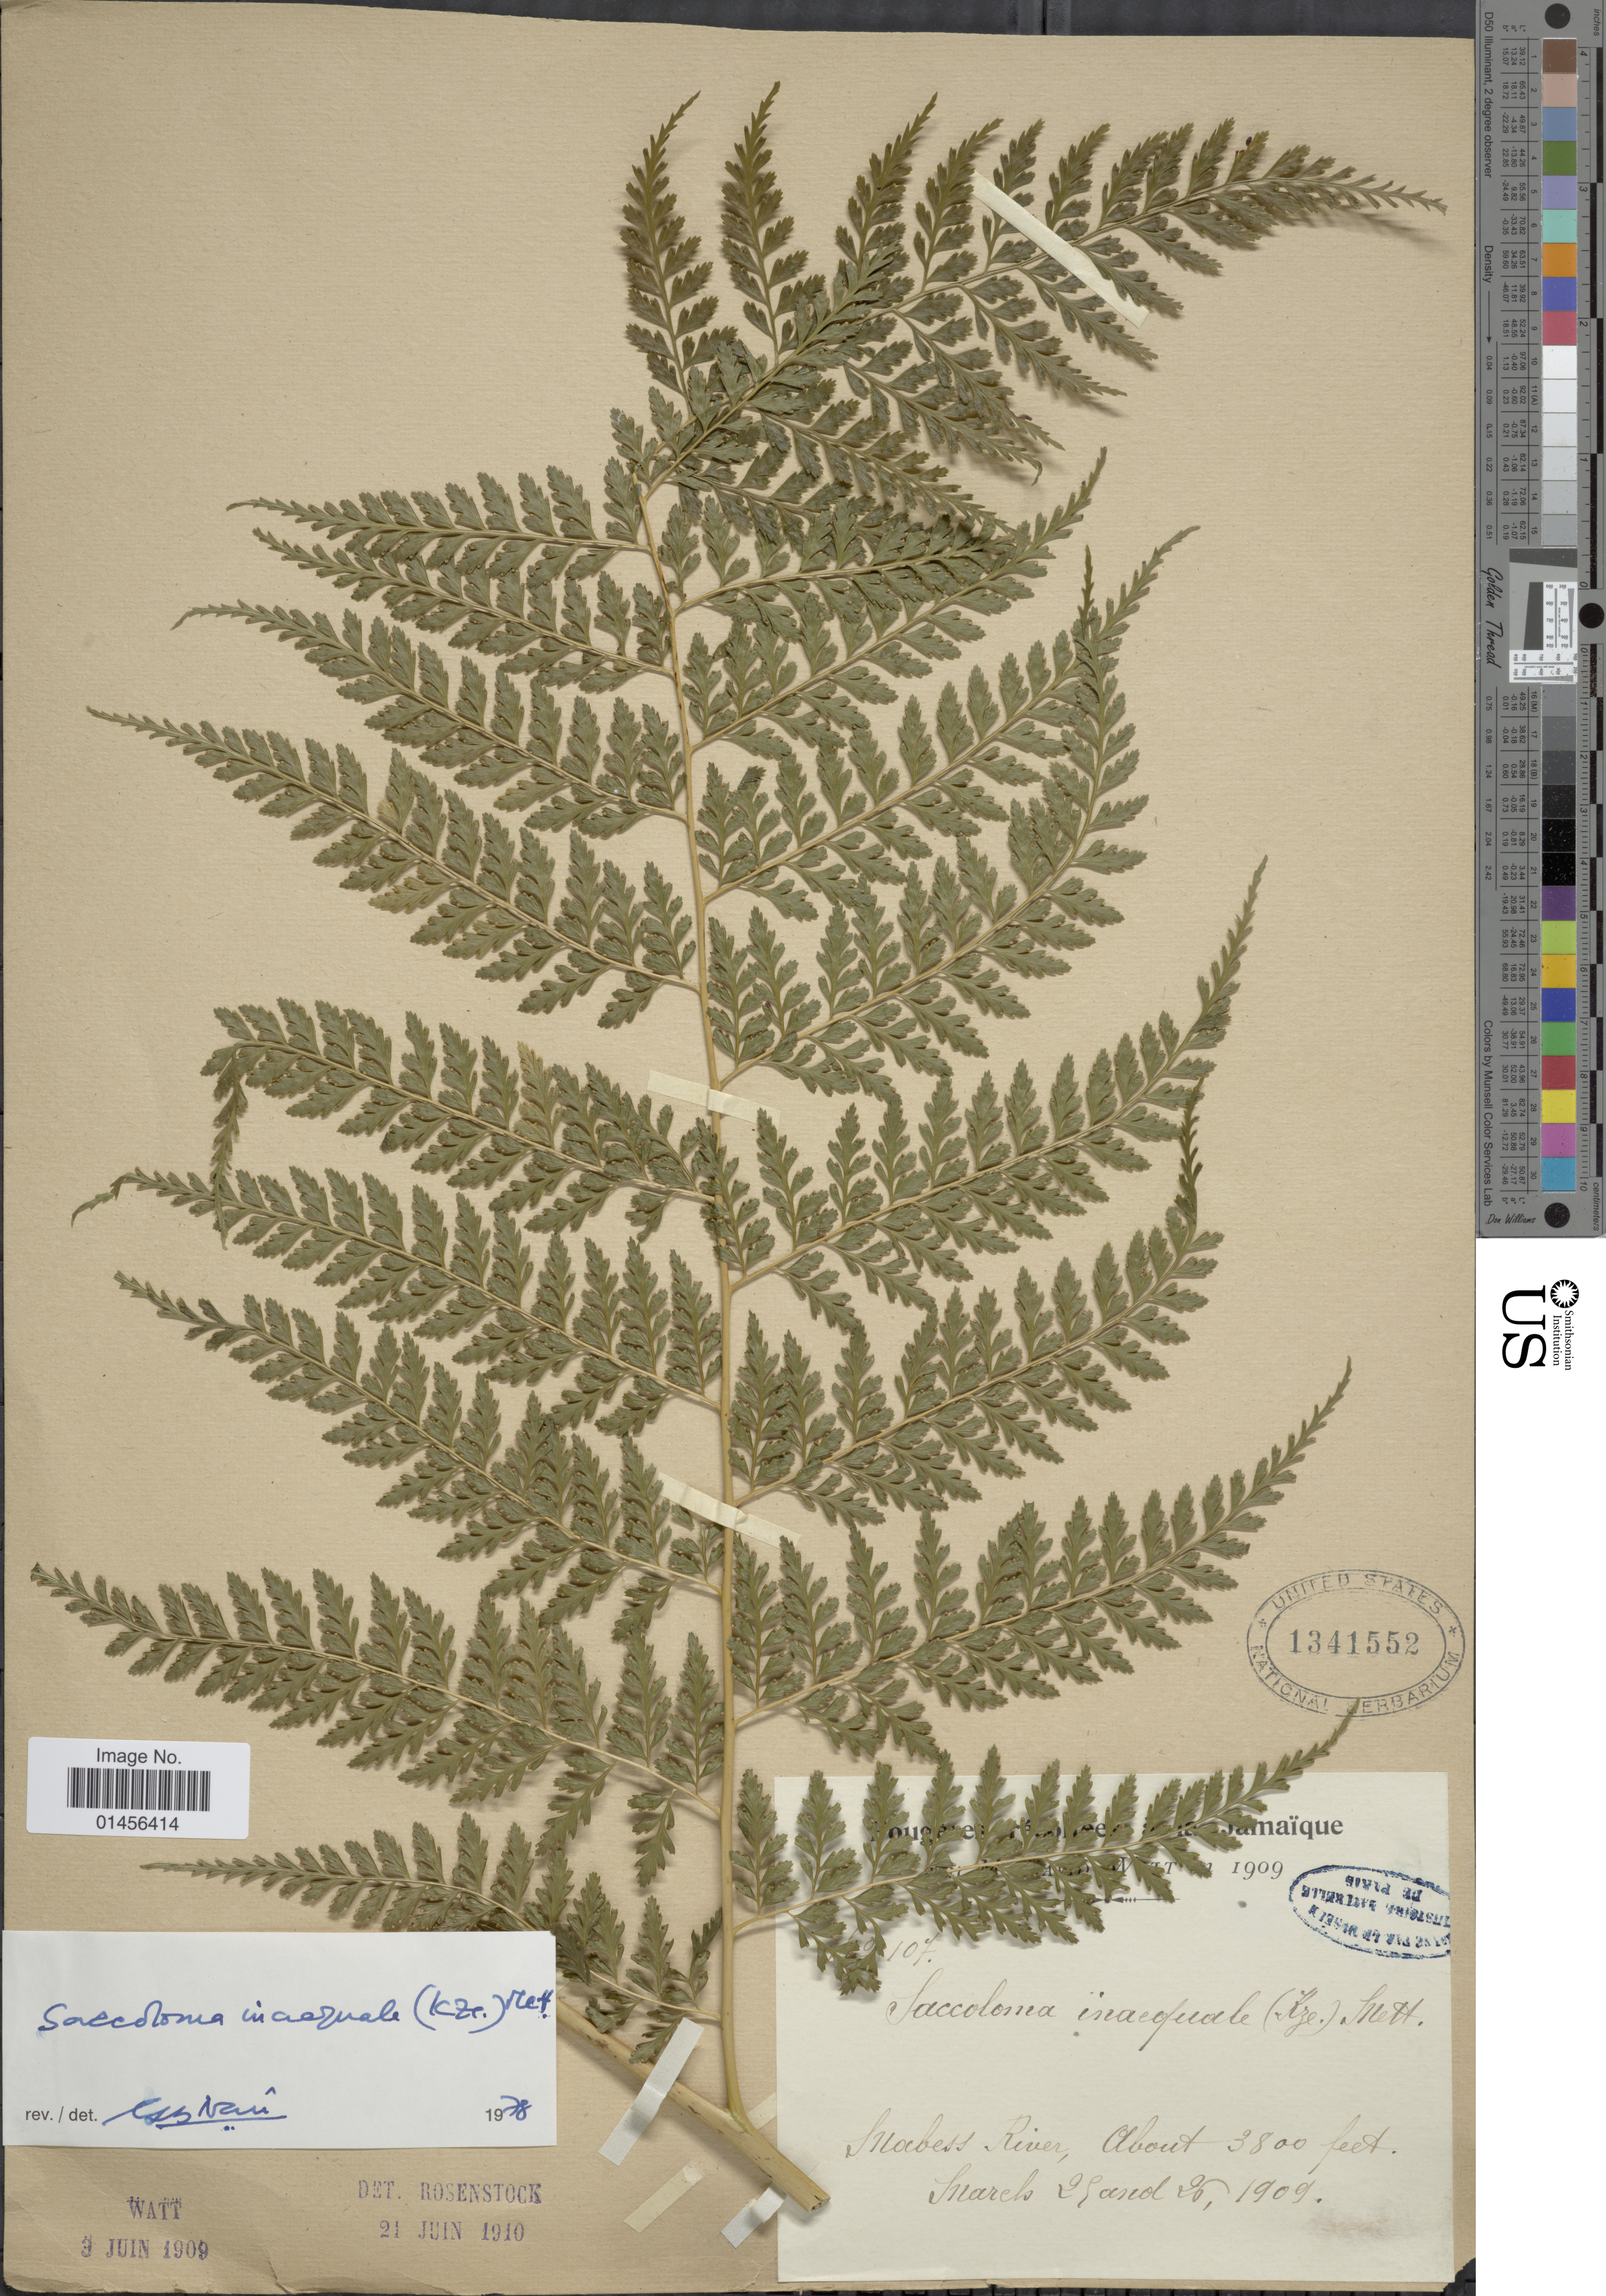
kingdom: Plantae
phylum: Tracheophyta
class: Polypodiopsida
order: Polypodiales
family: Saccolomataceae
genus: Saccoloma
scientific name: Saccoloma inaequale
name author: (Kunze) Mett.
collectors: M. Watt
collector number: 107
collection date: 1909-03-26/1909-03-29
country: Jamaica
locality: Mabess River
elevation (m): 1158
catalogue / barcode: US 1341552